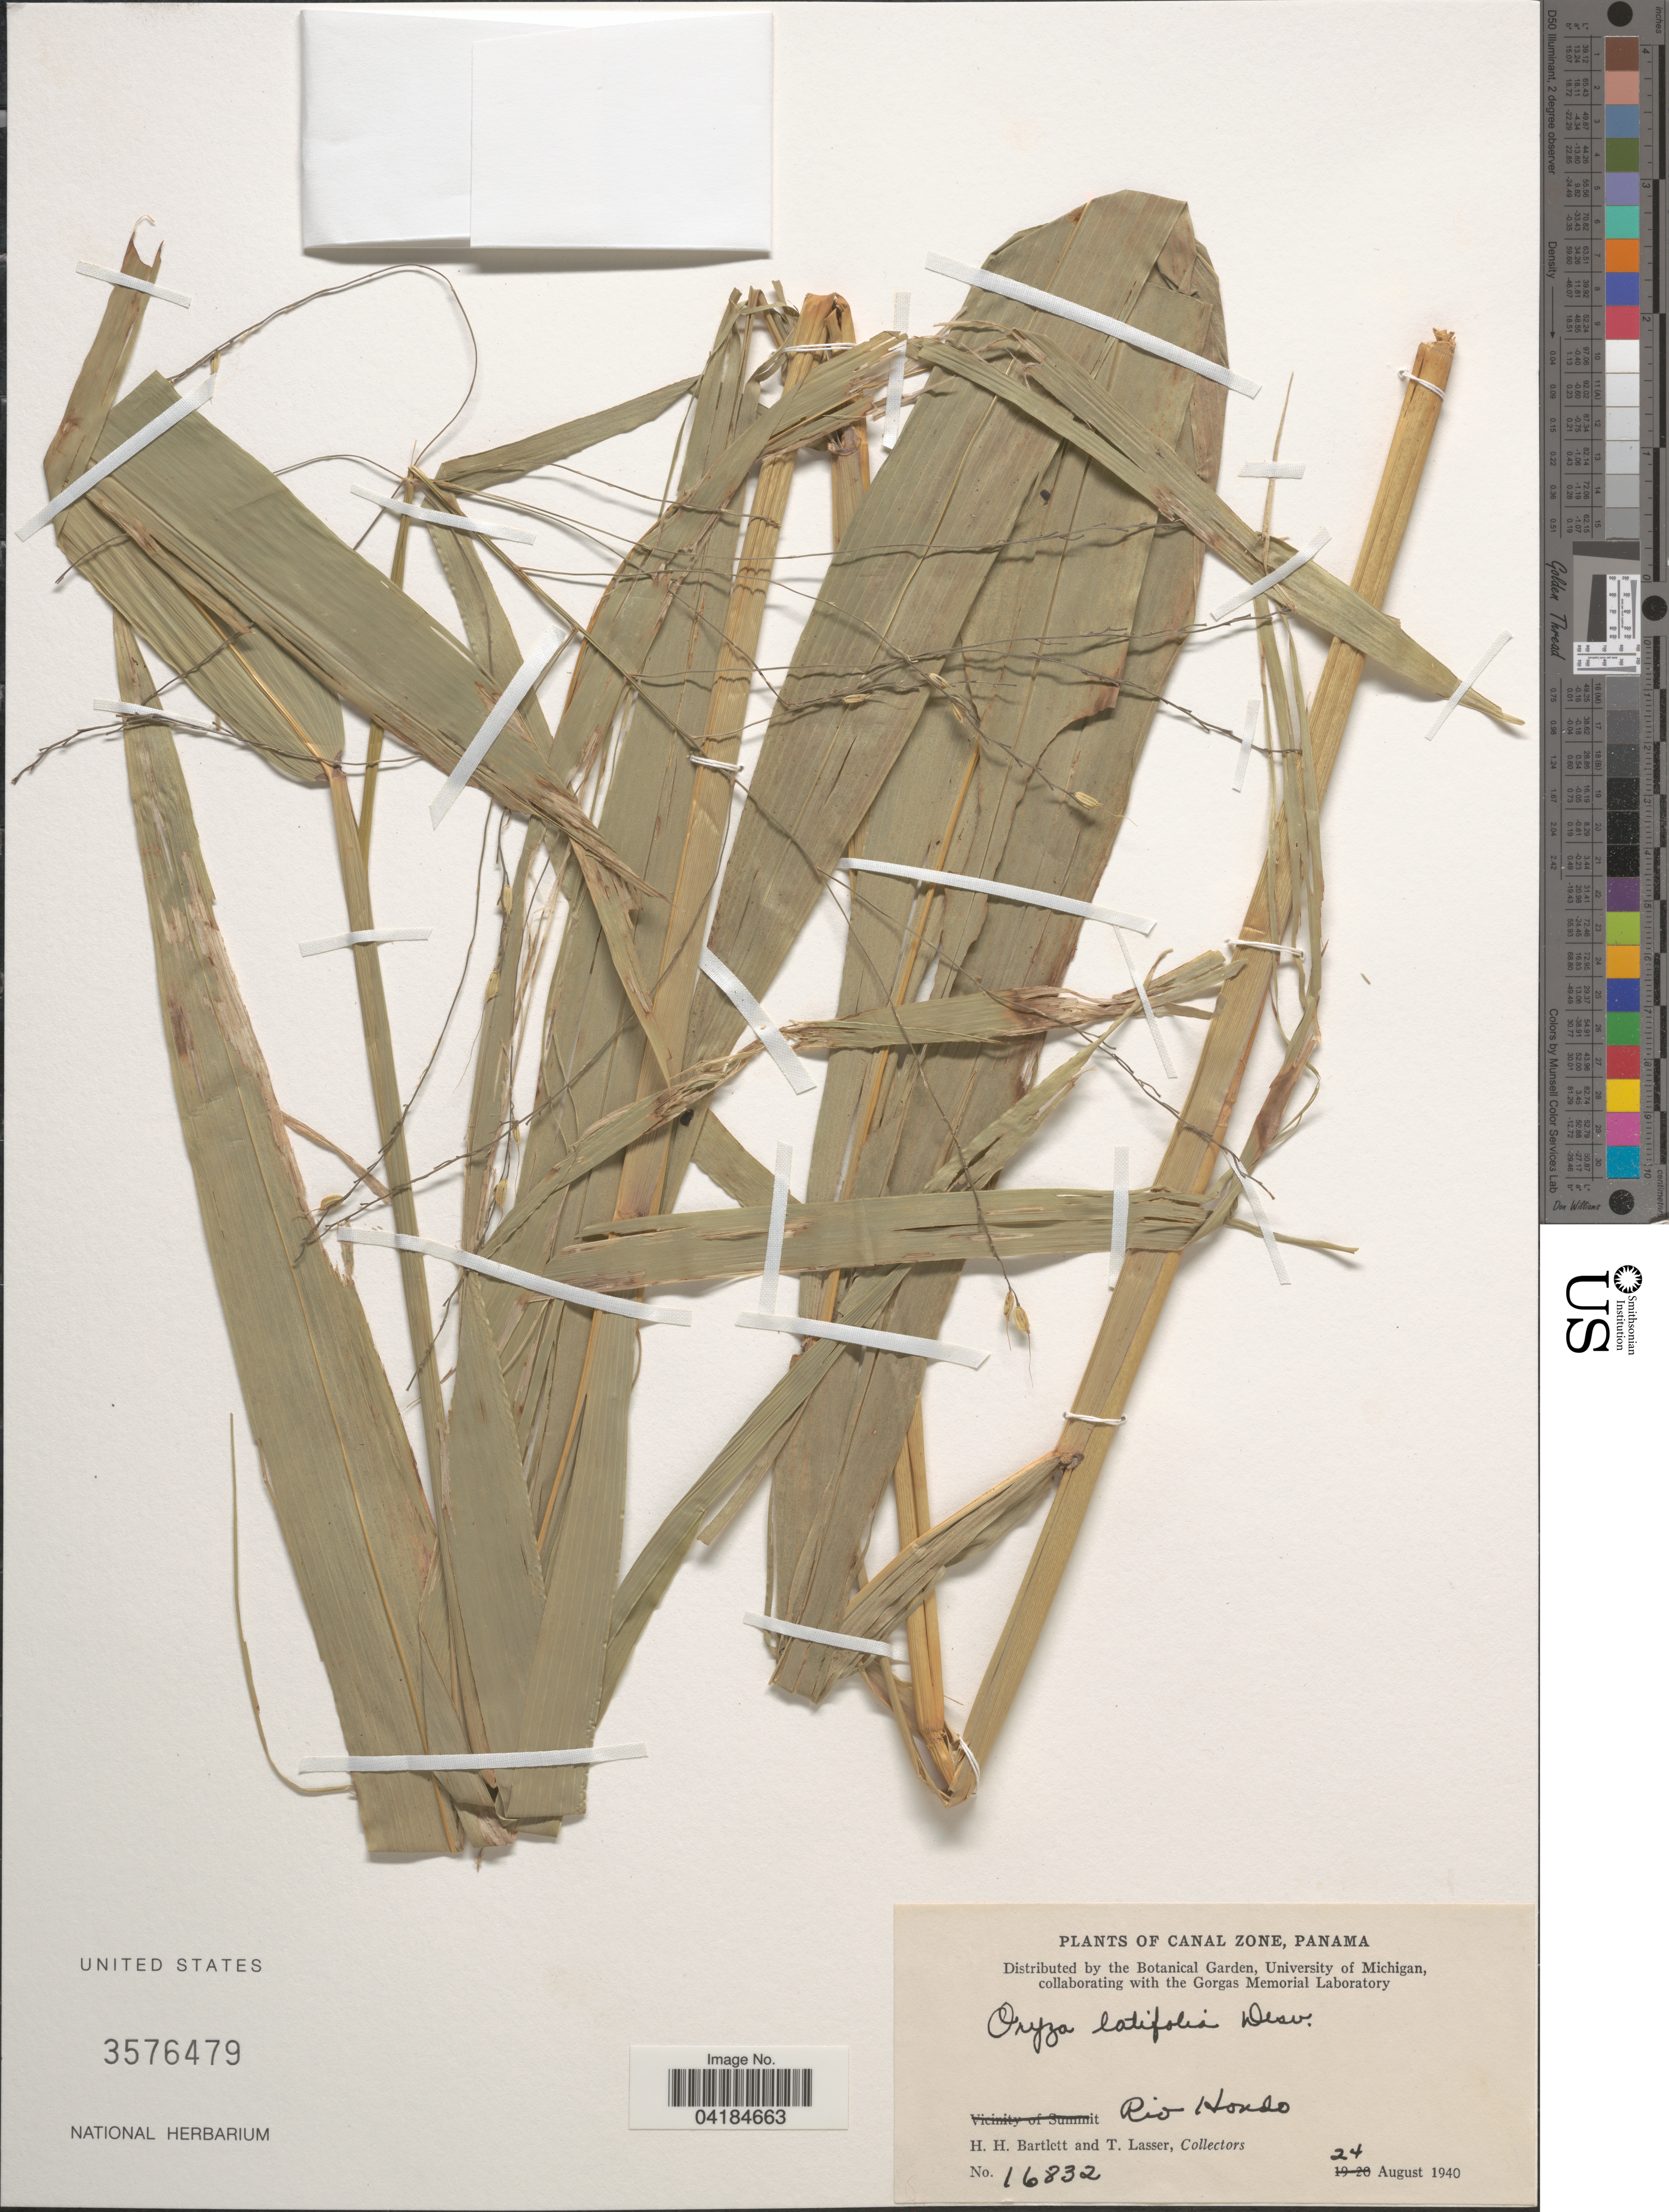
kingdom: Plantae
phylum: Tracheophyta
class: Liliopsida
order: Poales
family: Poaceae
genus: Oryza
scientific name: Oryza latifolia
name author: Desv.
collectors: H. H. Bartlett & T. Lasser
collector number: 16832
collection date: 1940-08-24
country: Panama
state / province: Colón / Panamá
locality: Canal Zone. Rio Hondo.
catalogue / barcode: US 3576479